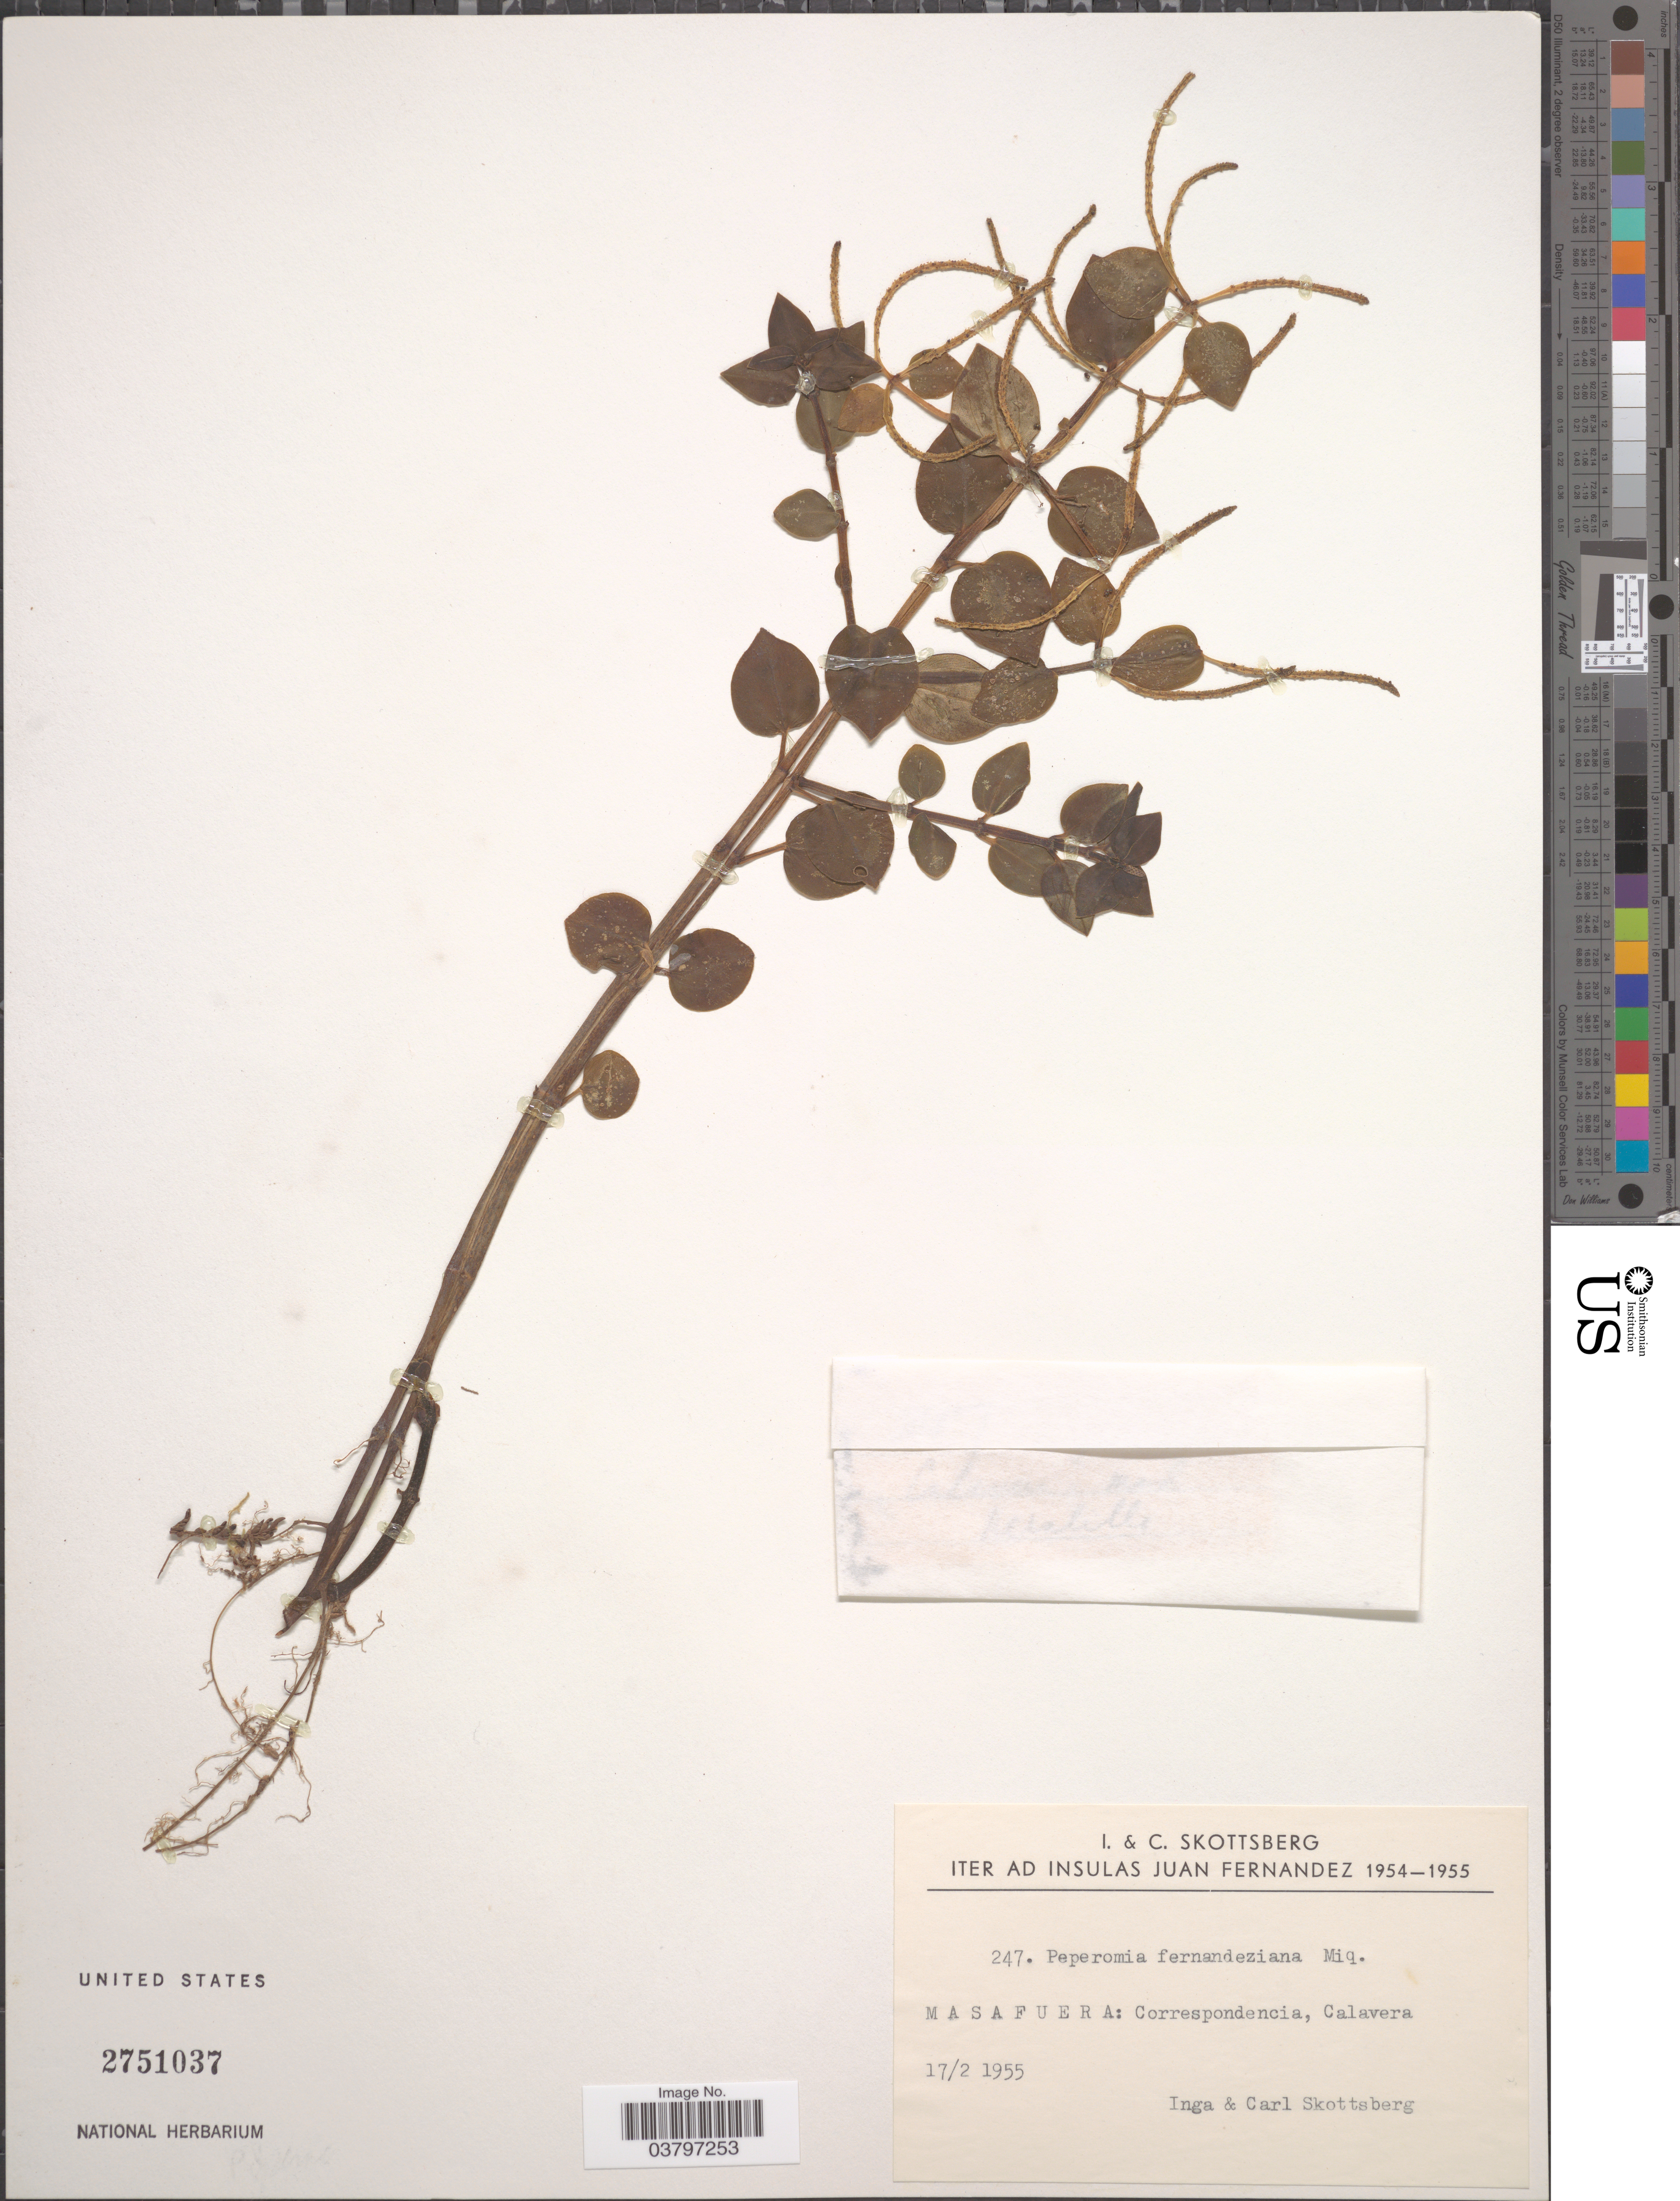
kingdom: Plantae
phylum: Tracheophyta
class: Magnoliopsida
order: Piperales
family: Piperaceae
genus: Peperomia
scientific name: Peperomia fernandeziana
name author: Miq.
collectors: I. Skottsberg & C. Skottsberg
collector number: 247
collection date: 1955-02-17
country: Chile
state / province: Valparaíso (V)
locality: Masafuera: Correspondencia, Calavera.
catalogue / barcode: US 2751037